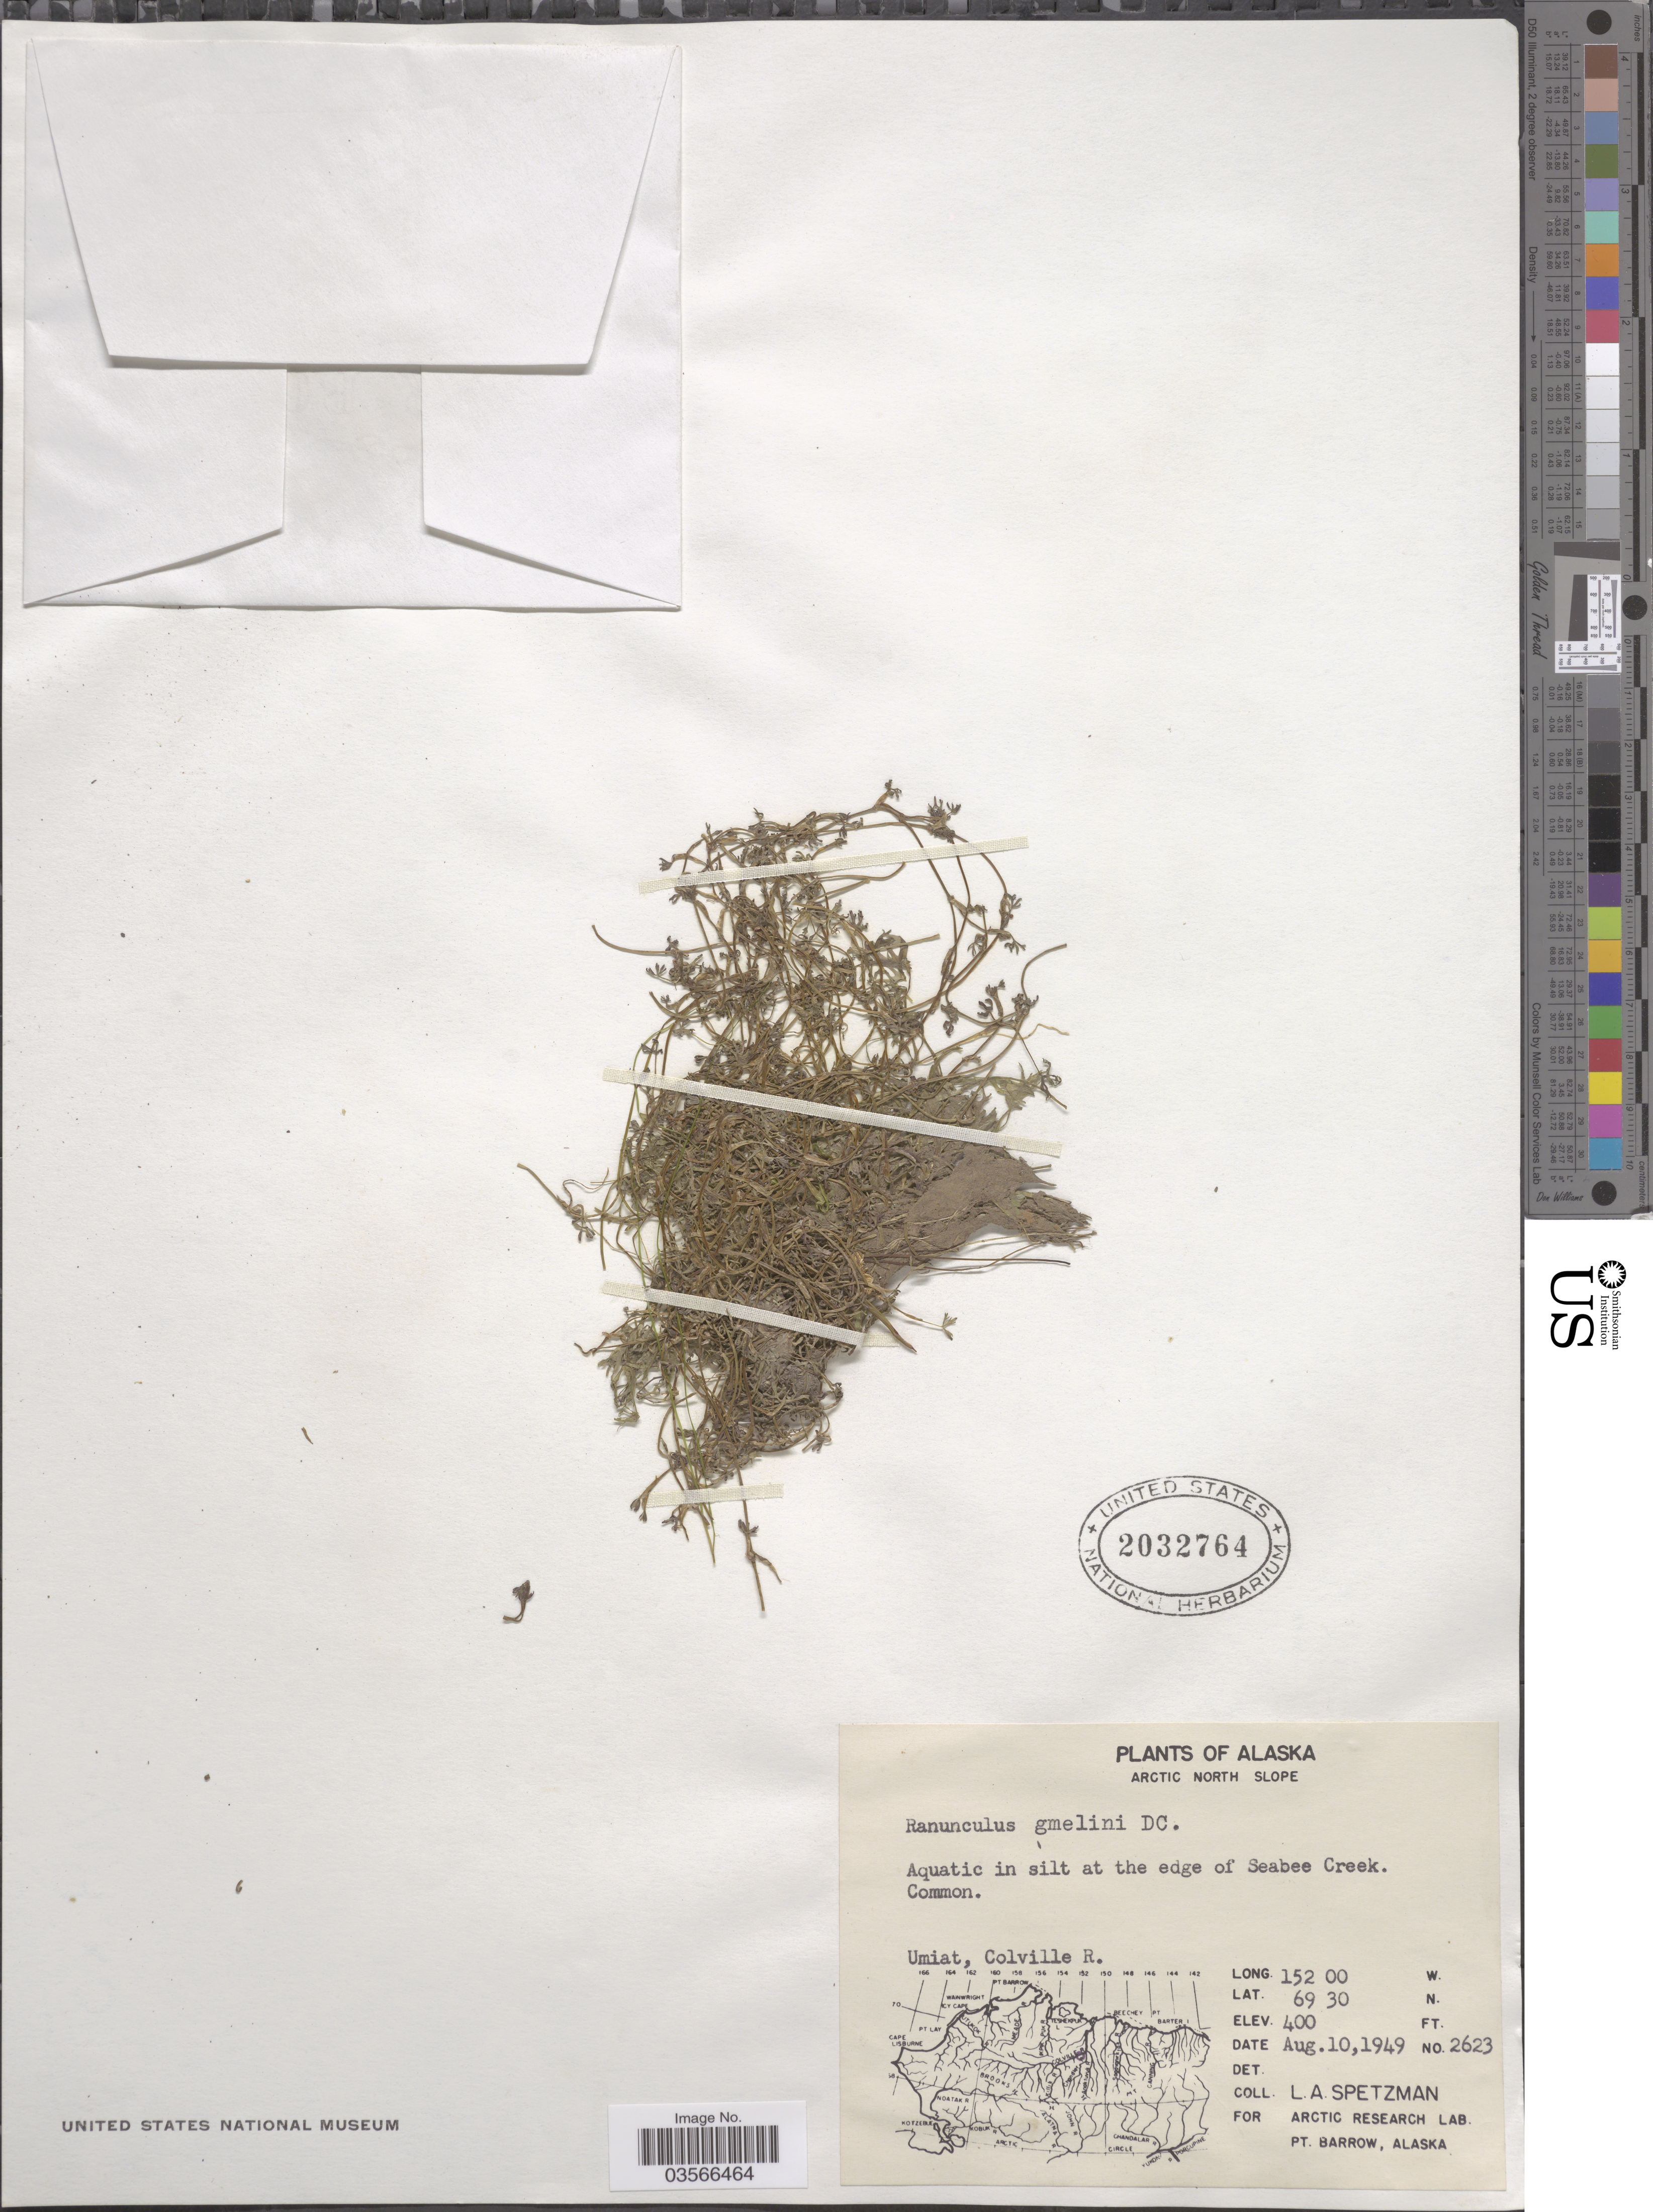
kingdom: Plantae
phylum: Tracheophyta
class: Magnoliopsida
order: Ranunculales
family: Ranunculaceae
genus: Ranunculus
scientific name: Ranunculus gmelinii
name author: DC.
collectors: L. Spetzman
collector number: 2623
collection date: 1949-08-10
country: United States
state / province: Alaska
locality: Arctic North Slope. Aquatic in silt at the edge of Seabee Creek. Umiat, Colville R.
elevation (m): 122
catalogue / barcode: US 2032764